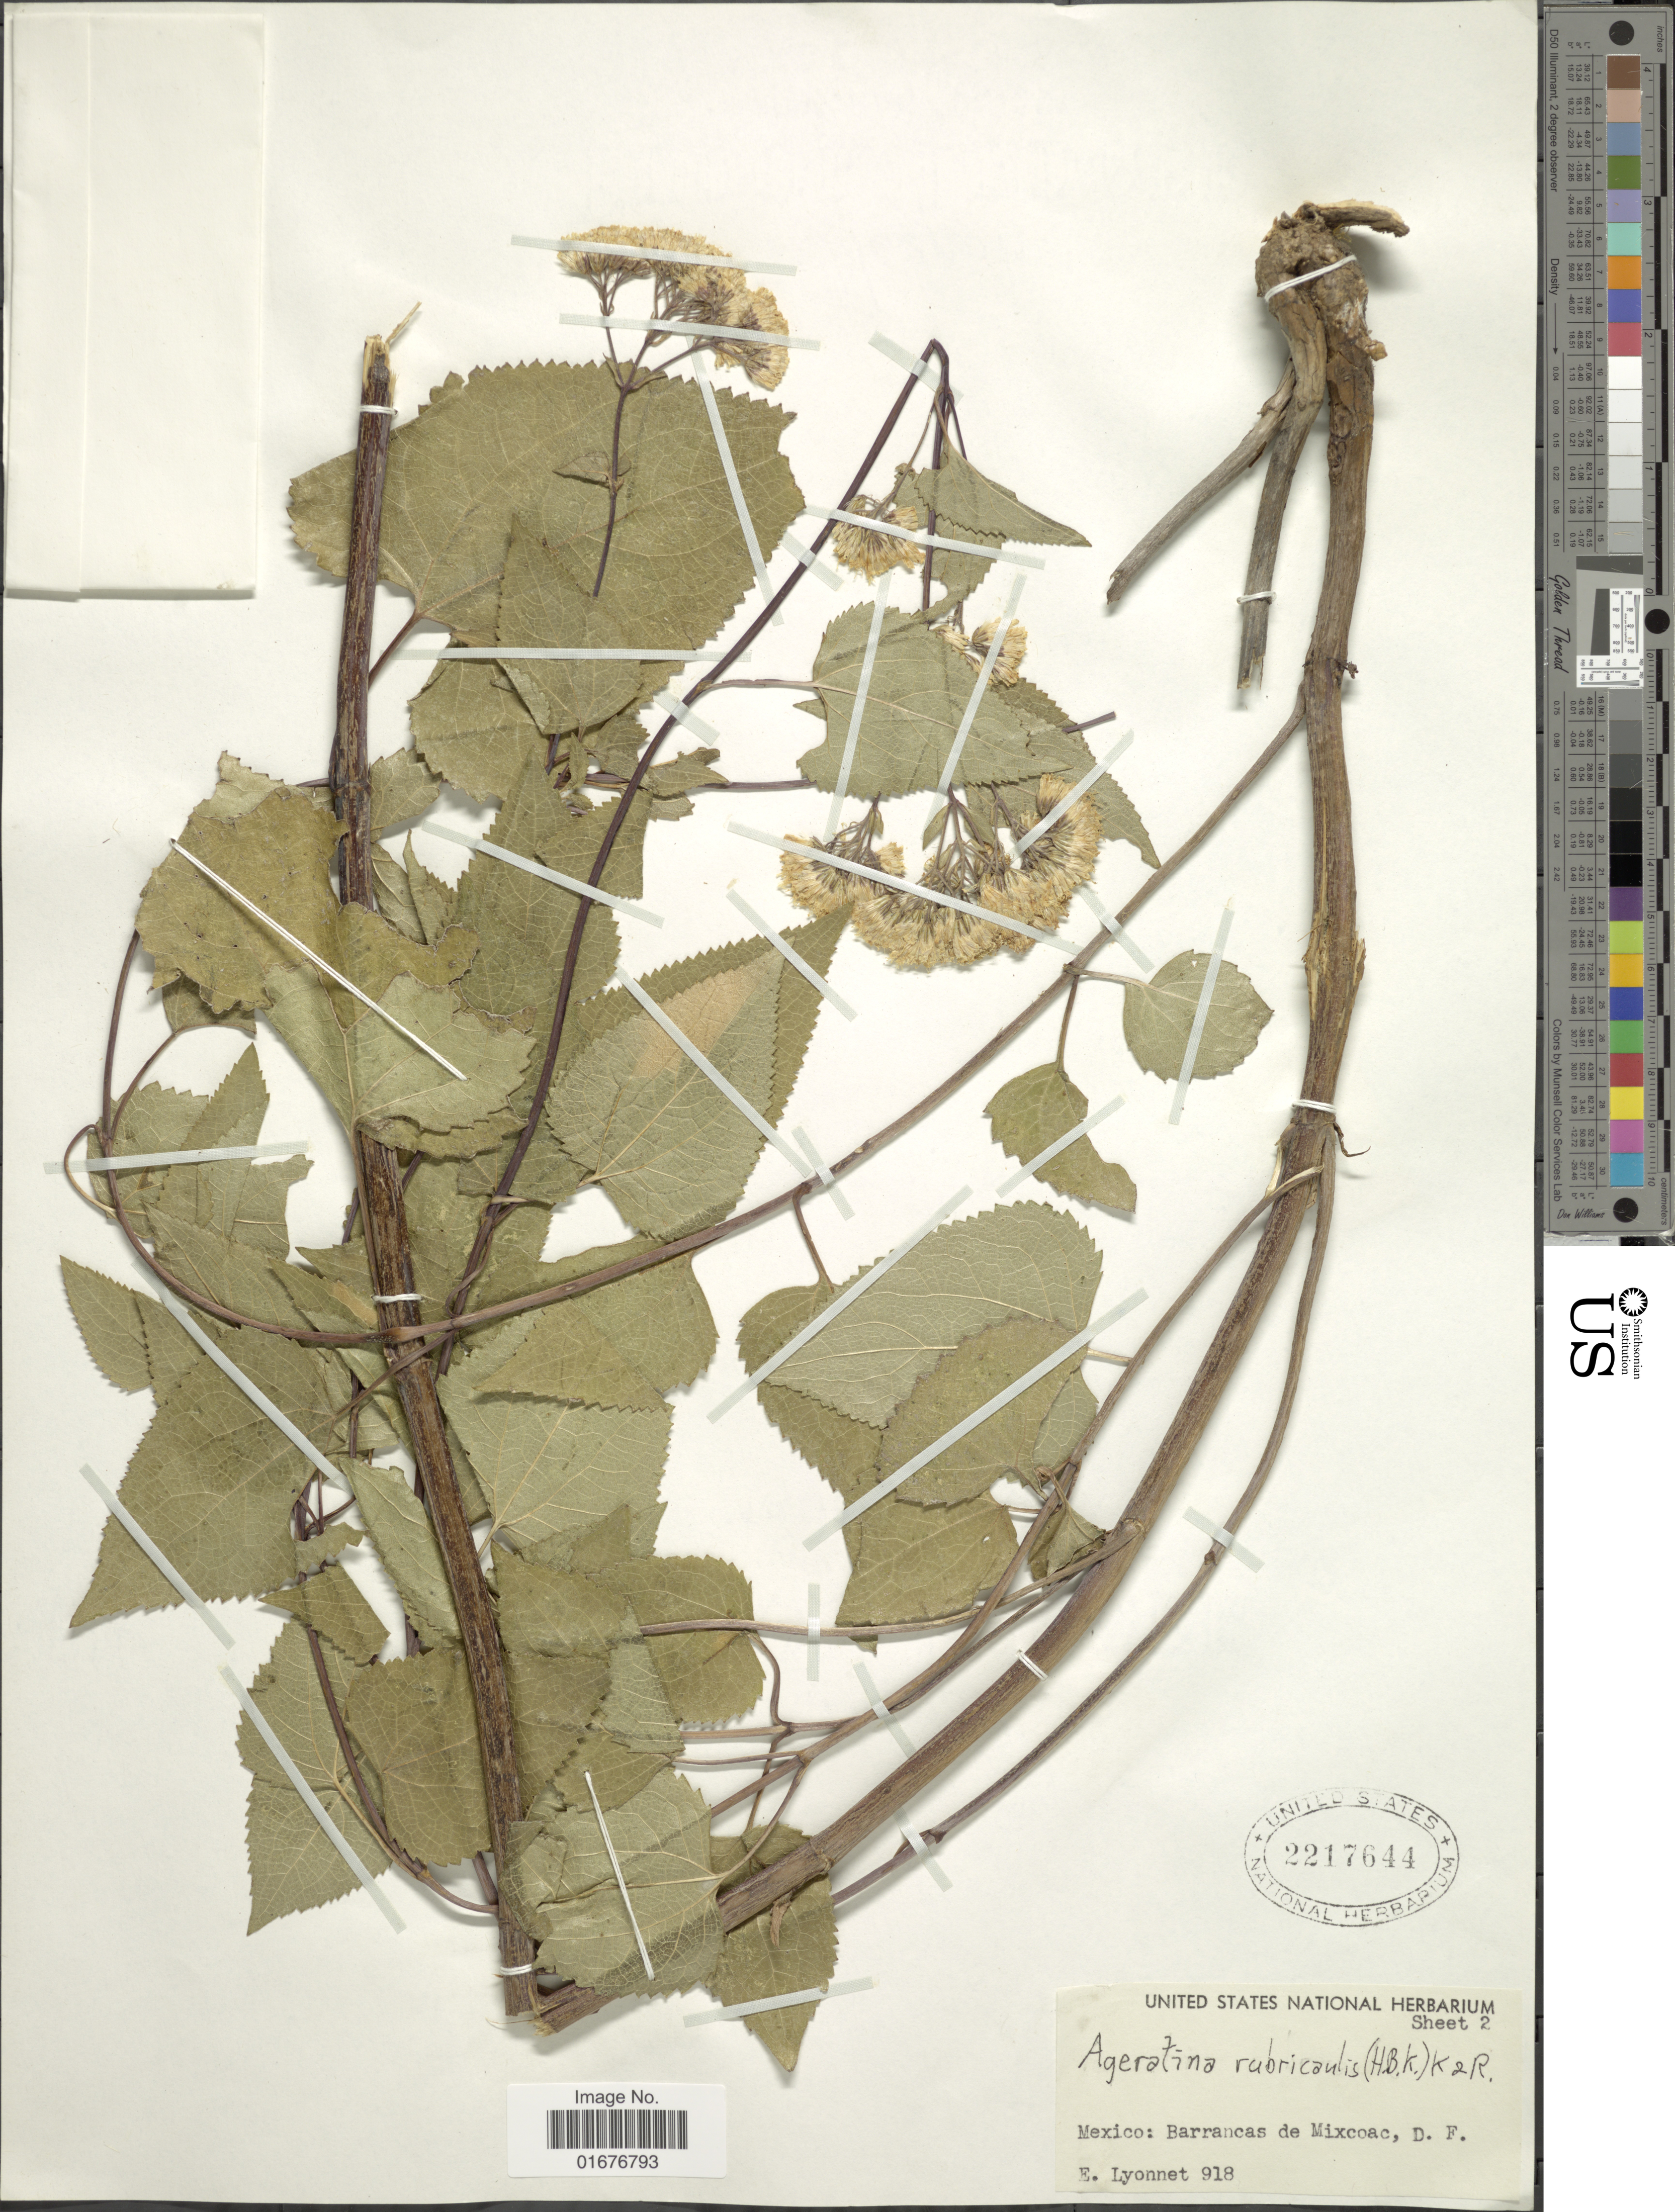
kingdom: Plantae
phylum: Tracheophyta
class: Magnoliopsida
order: Asterales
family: Asteraceae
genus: Ageratina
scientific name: Ageratina rubricaulis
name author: (Kunth) R.M. King & H. Rob.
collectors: E. Lyonnet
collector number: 918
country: Mexico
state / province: Distrito Federal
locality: Barrancas de Mixcoac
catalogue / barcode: US 2217644